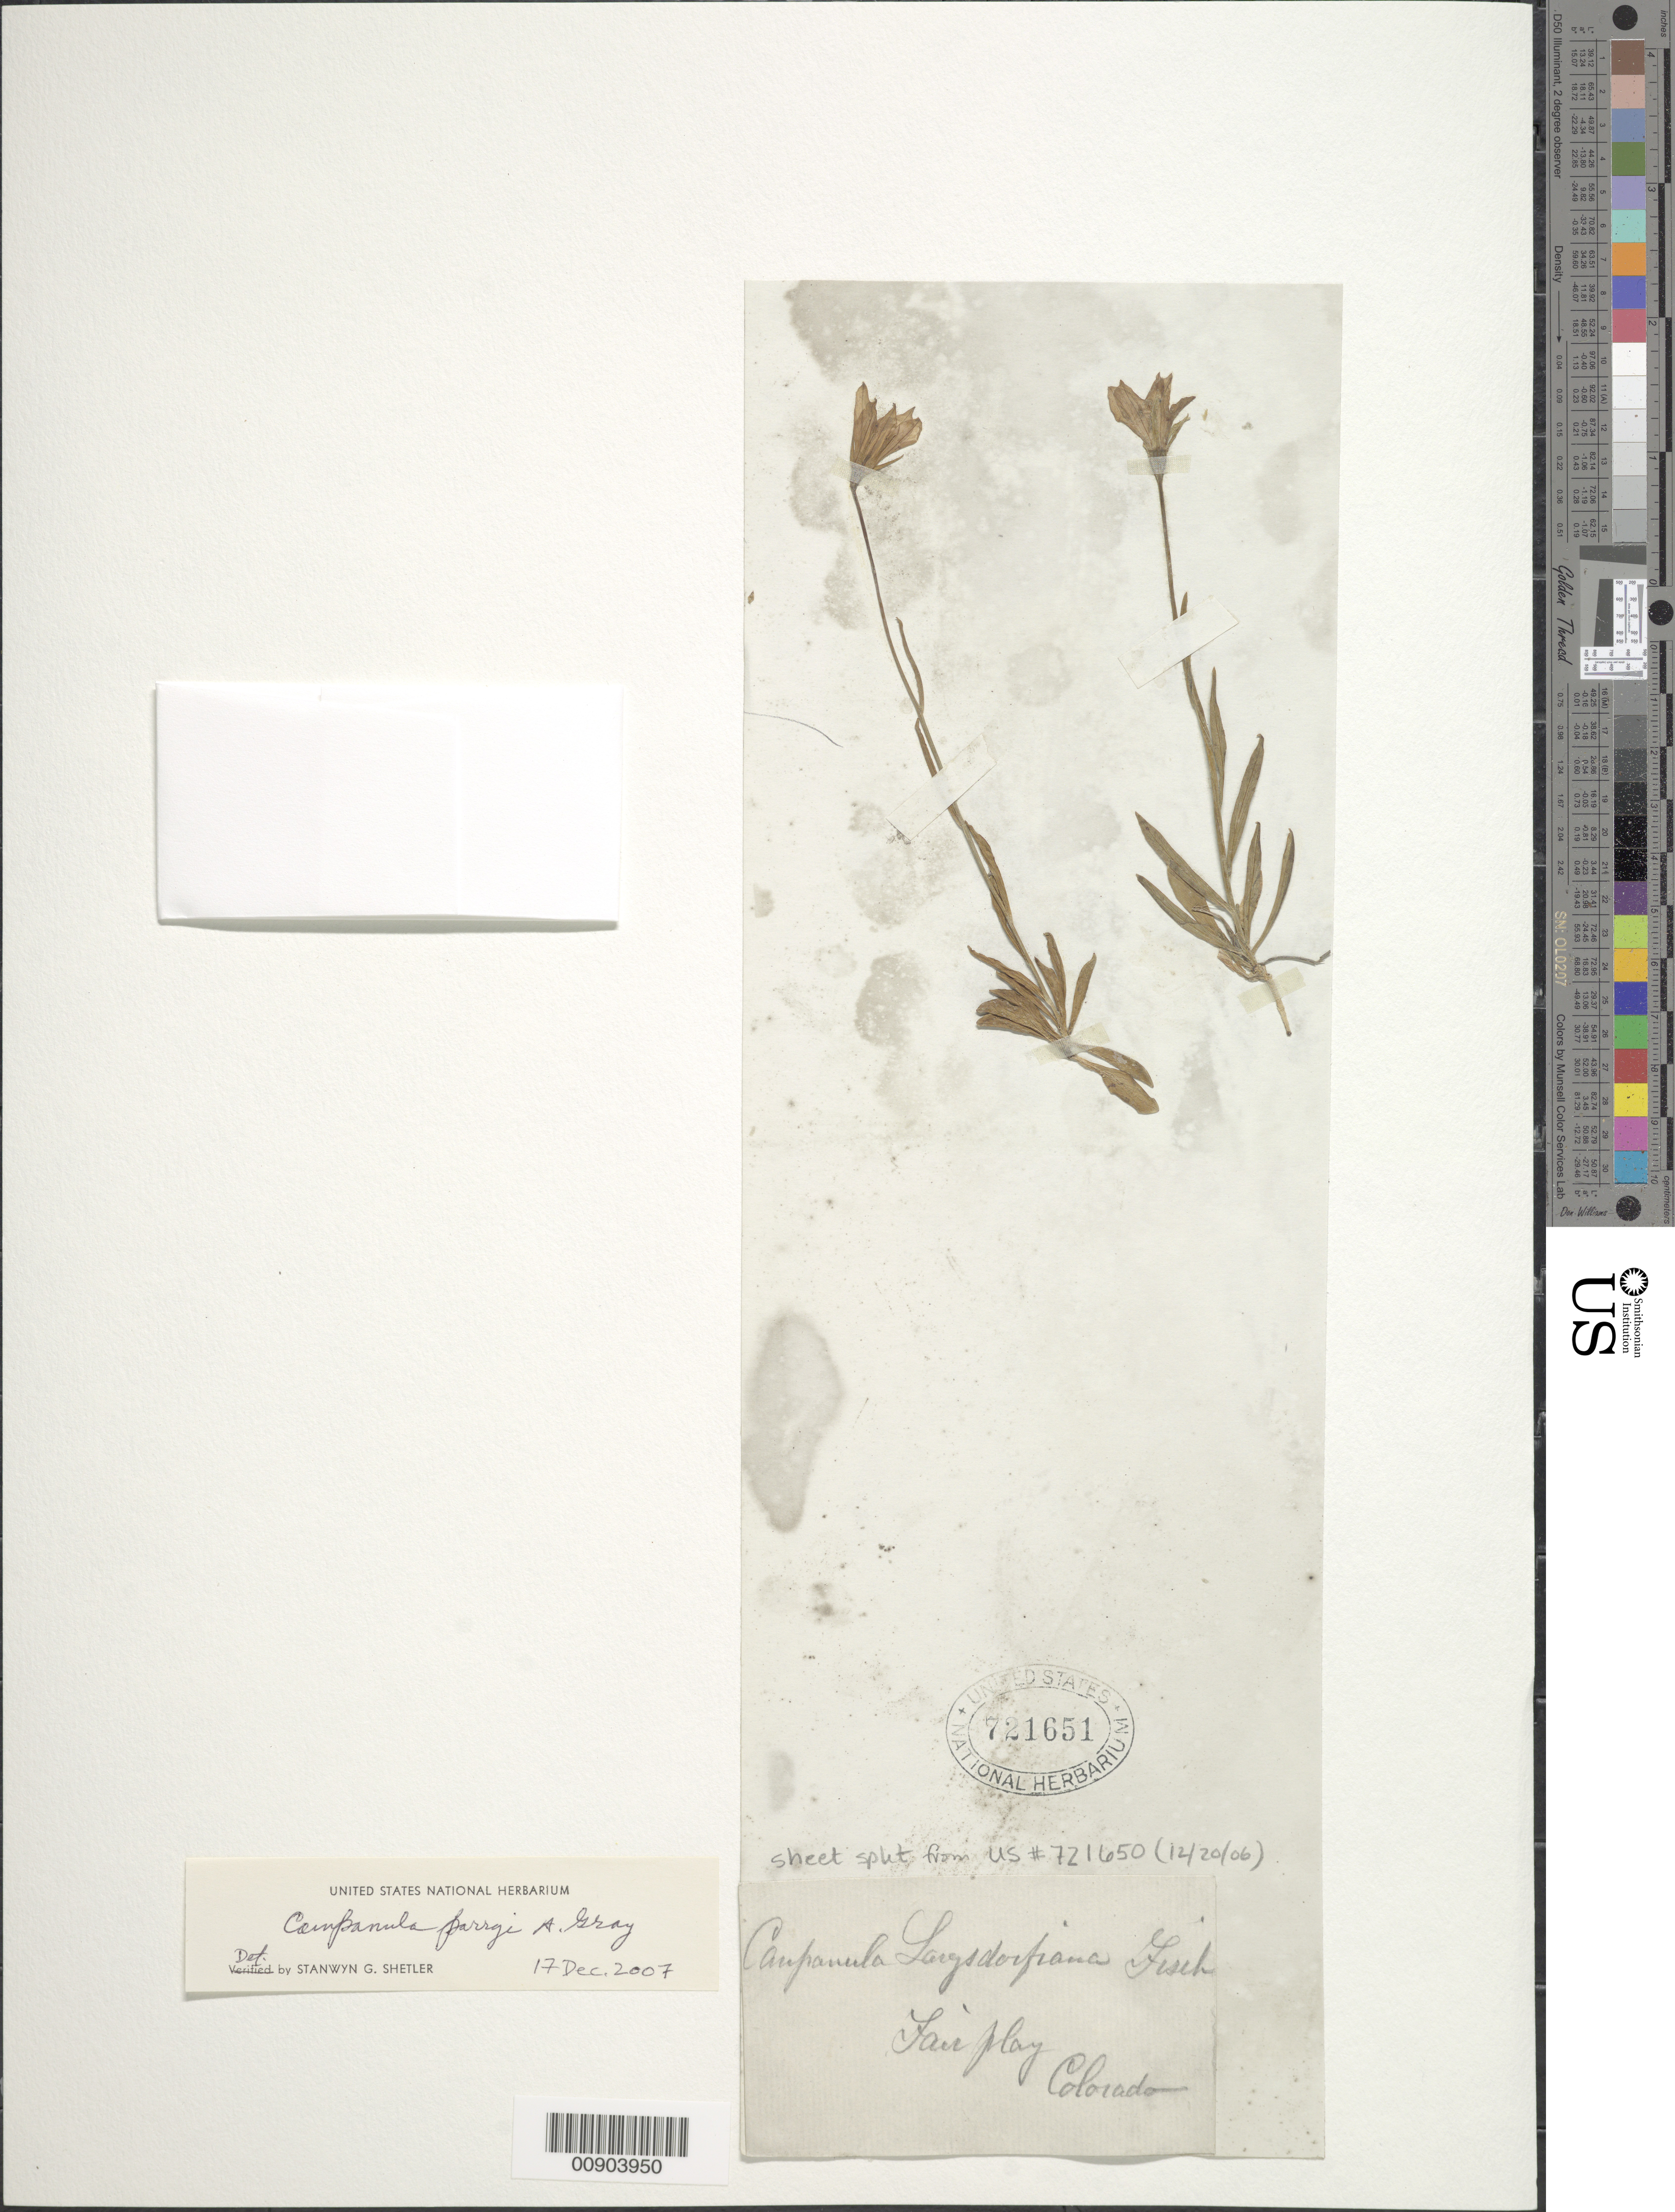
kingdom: Plantae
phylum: Tracheophyta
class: Magnoliopsida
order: Asterales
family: Campanulaceae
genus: Campanula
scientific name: Campanula rotundifolia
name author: L.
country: United States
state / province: Colorado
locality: Fair Play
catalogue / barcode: US 721651-2